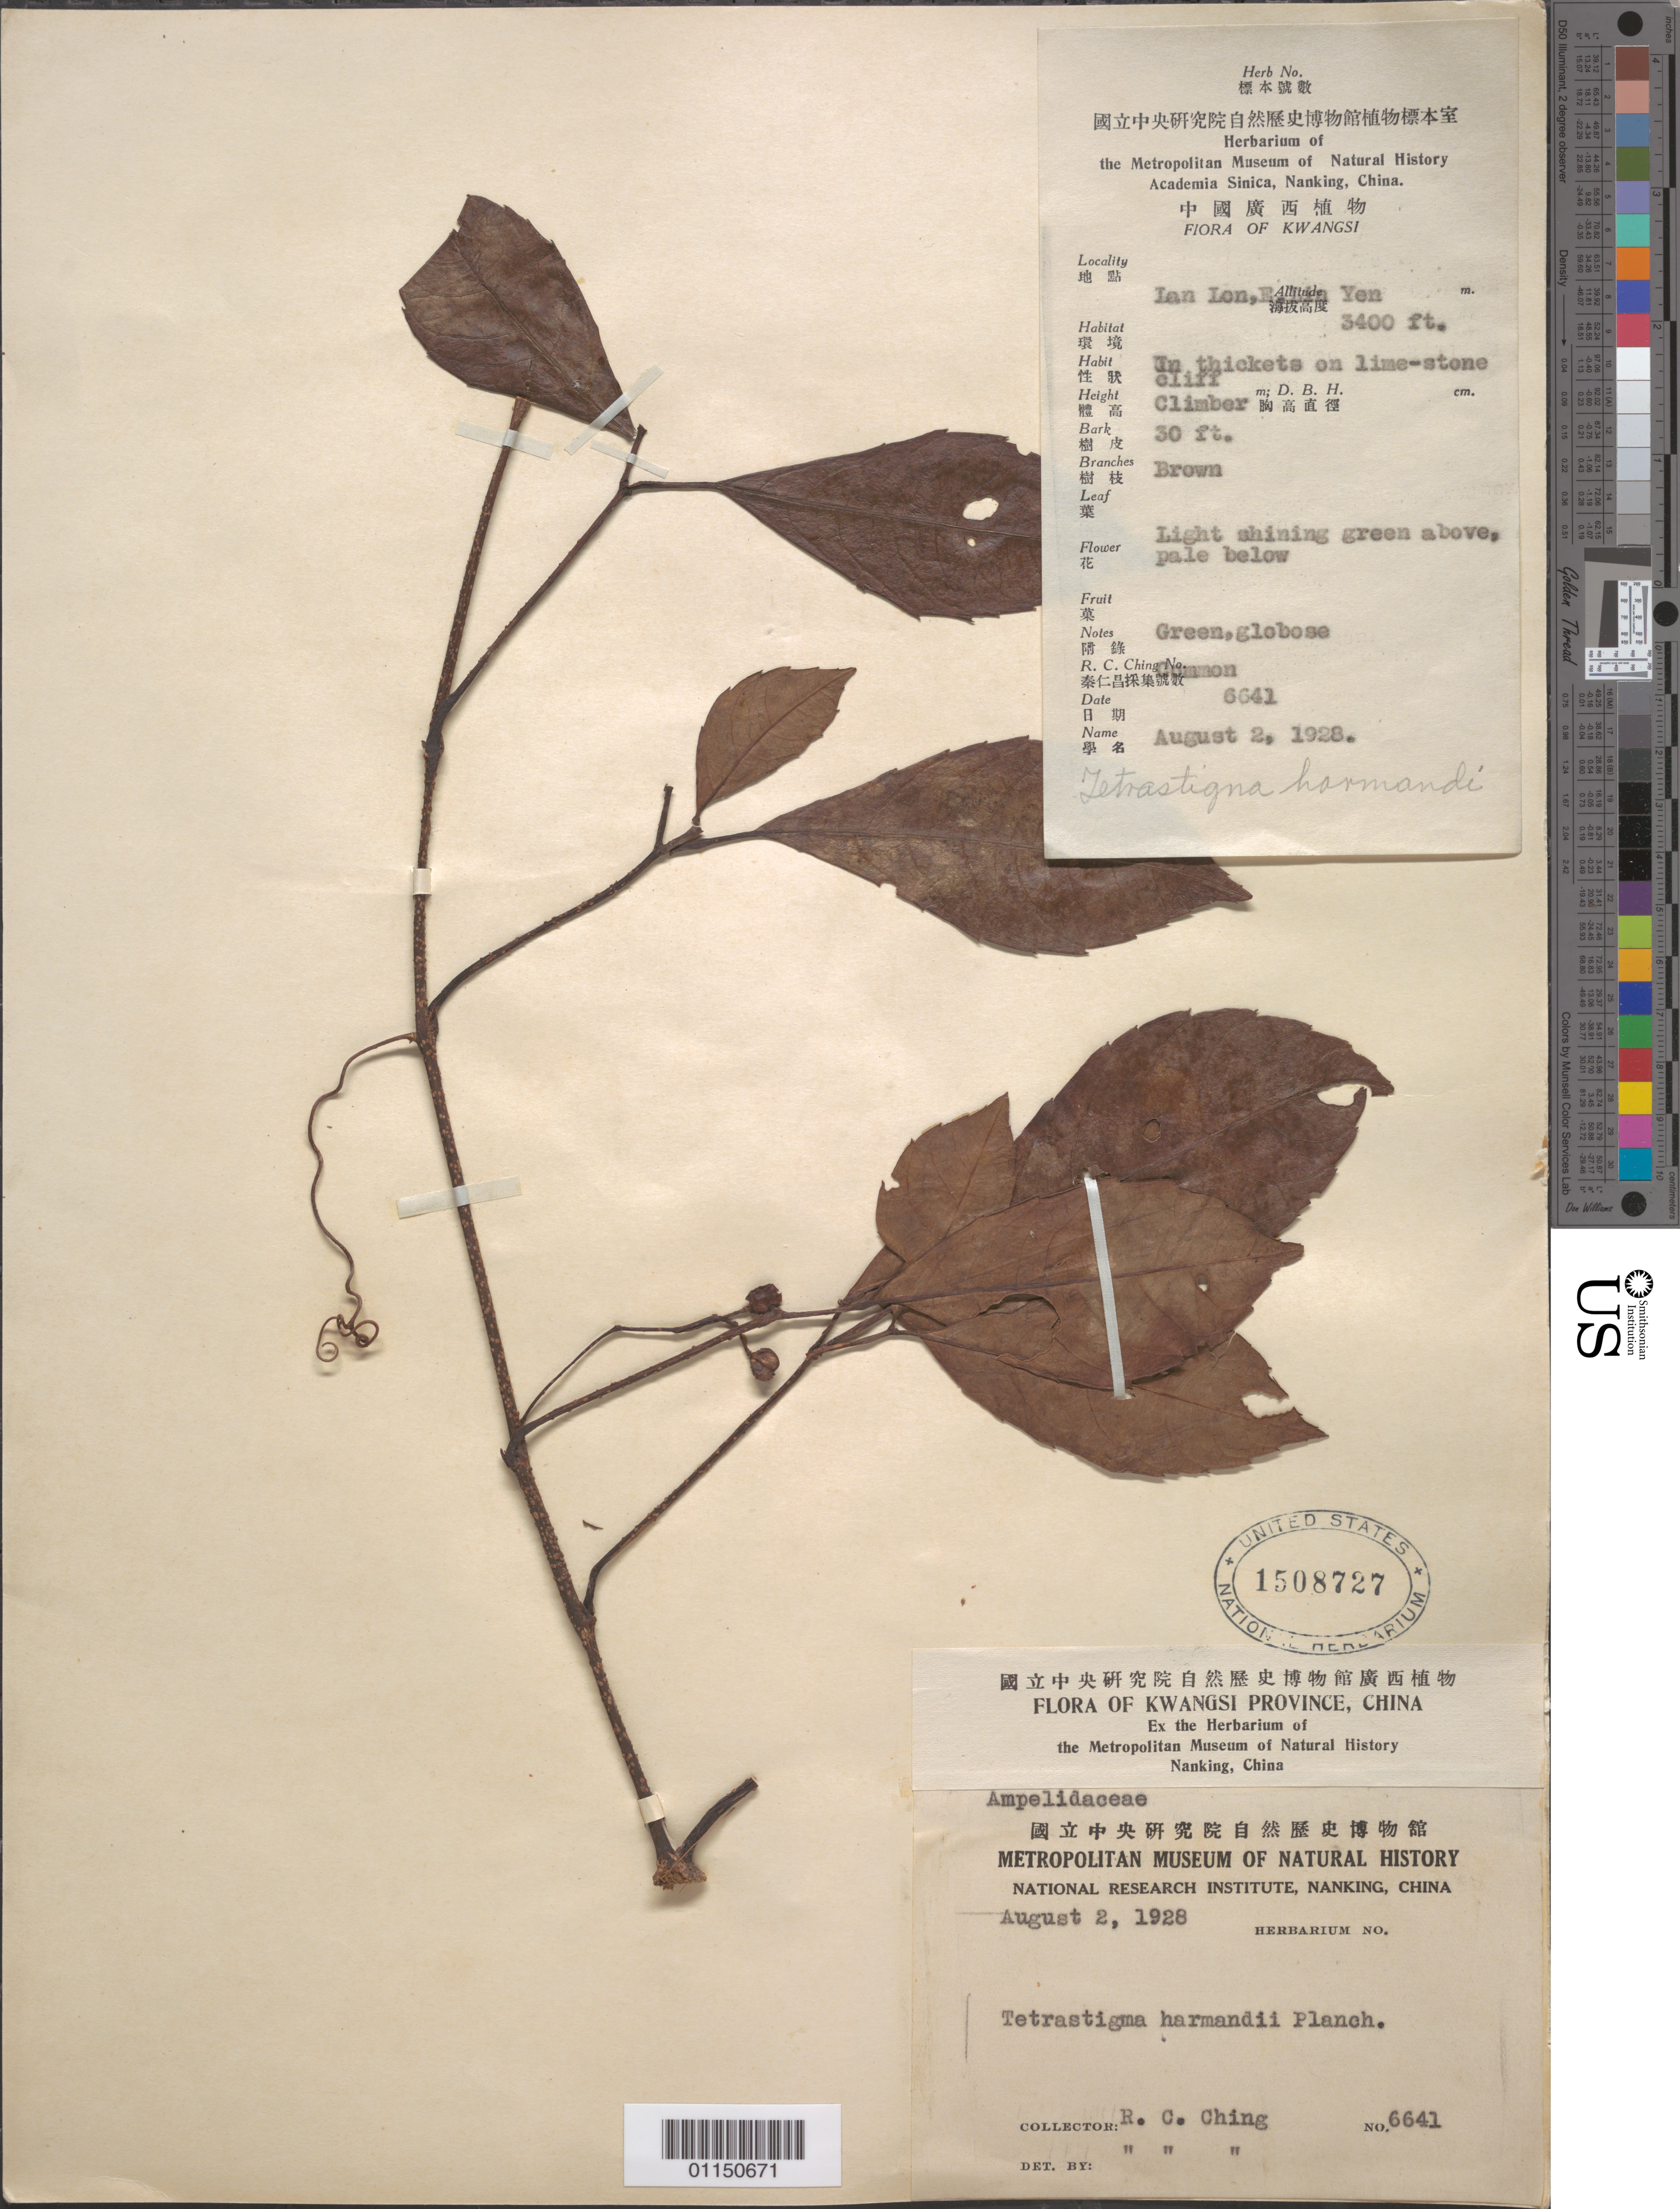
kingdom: Plantae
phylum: Tracheophyta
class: Magnoliopsida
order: Vitales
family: Vitaceae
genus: Tetrastigma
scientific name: Tetrastigma harmandii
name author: Planch.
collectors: R. C. Ching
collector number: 6641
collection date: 1928-08-02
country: China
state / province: Guangxi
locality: Ian Lon.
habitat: In thickets on lime-stone cliff. Climber.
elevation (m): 1036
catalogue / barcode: US 1508727